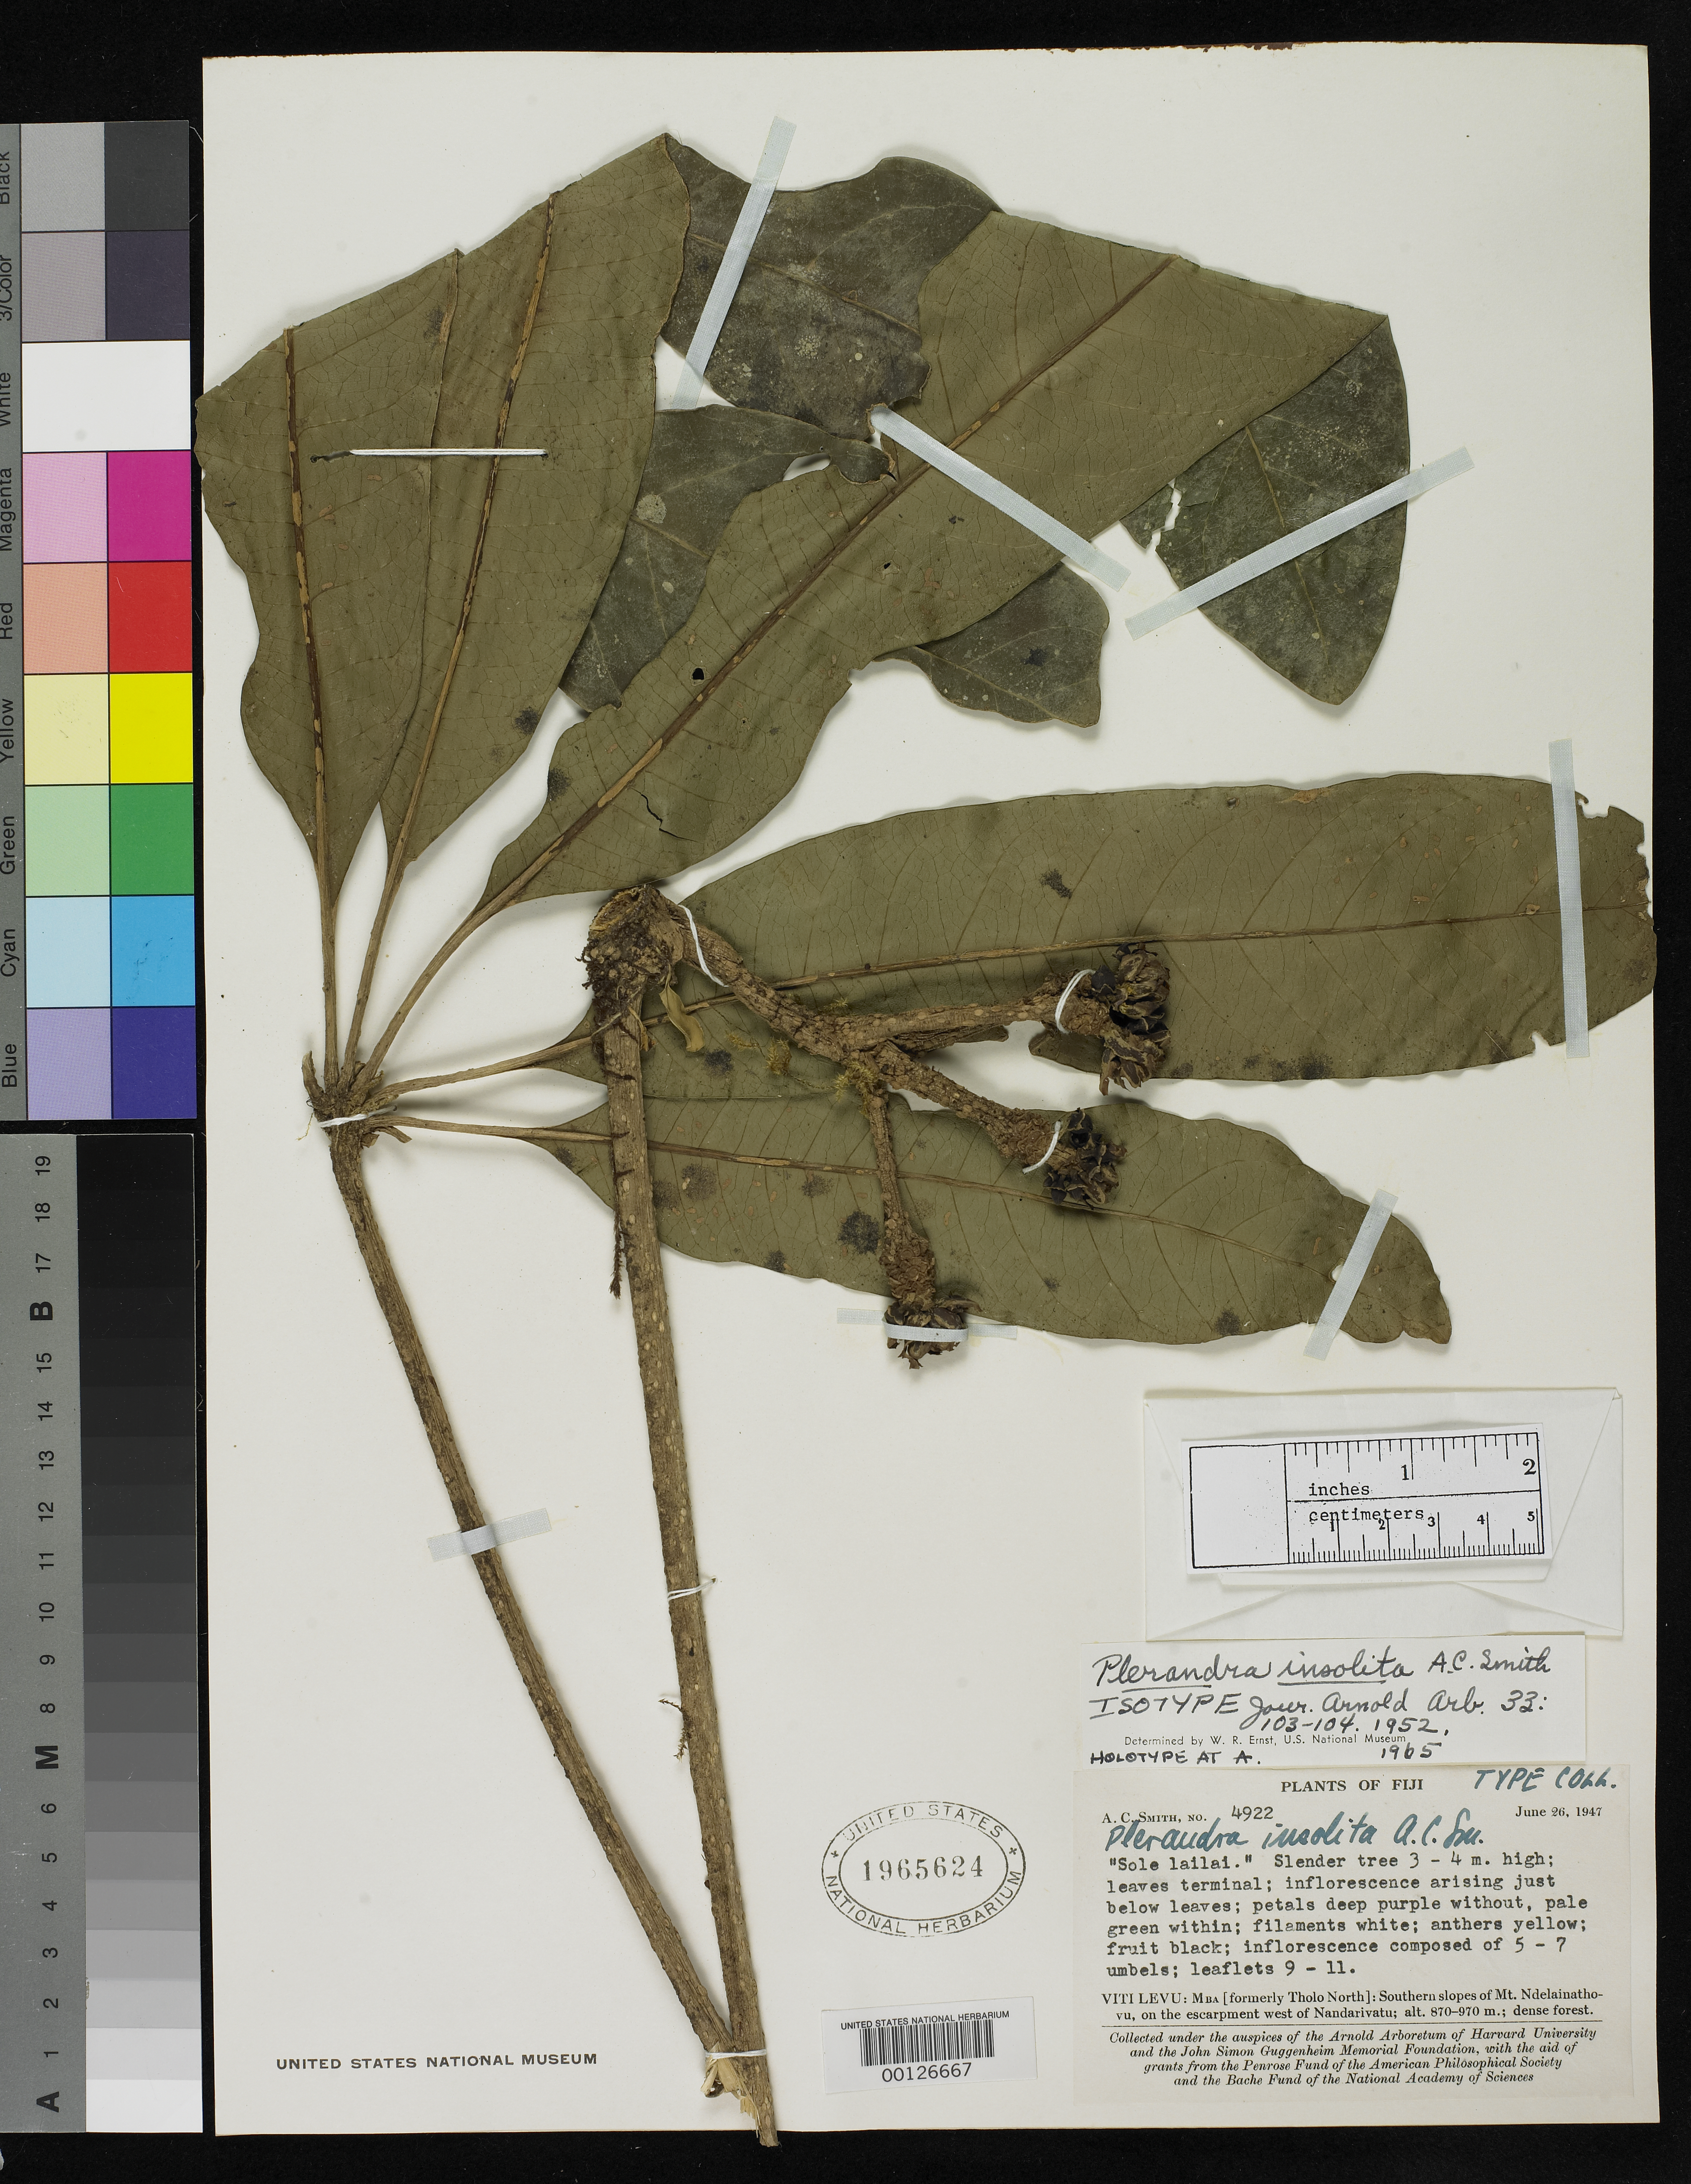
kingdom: Plantae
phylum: Tracheophyta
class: Magnoliopsida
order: Apiales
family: Araliaceae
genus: Plerandra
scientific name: Plerandra insolita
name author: A.C. Sm.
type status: Isotype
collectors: A. C. Smith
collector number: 4922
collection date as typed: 26 Jun 1947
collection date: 1947-06-26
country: Fiji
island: Viti Levu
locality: Mba, S slopes of Mt. Ndelainathovu, W of Nandarivatu. [Viti Levu Group]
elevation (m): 870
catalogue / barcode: US 1965624